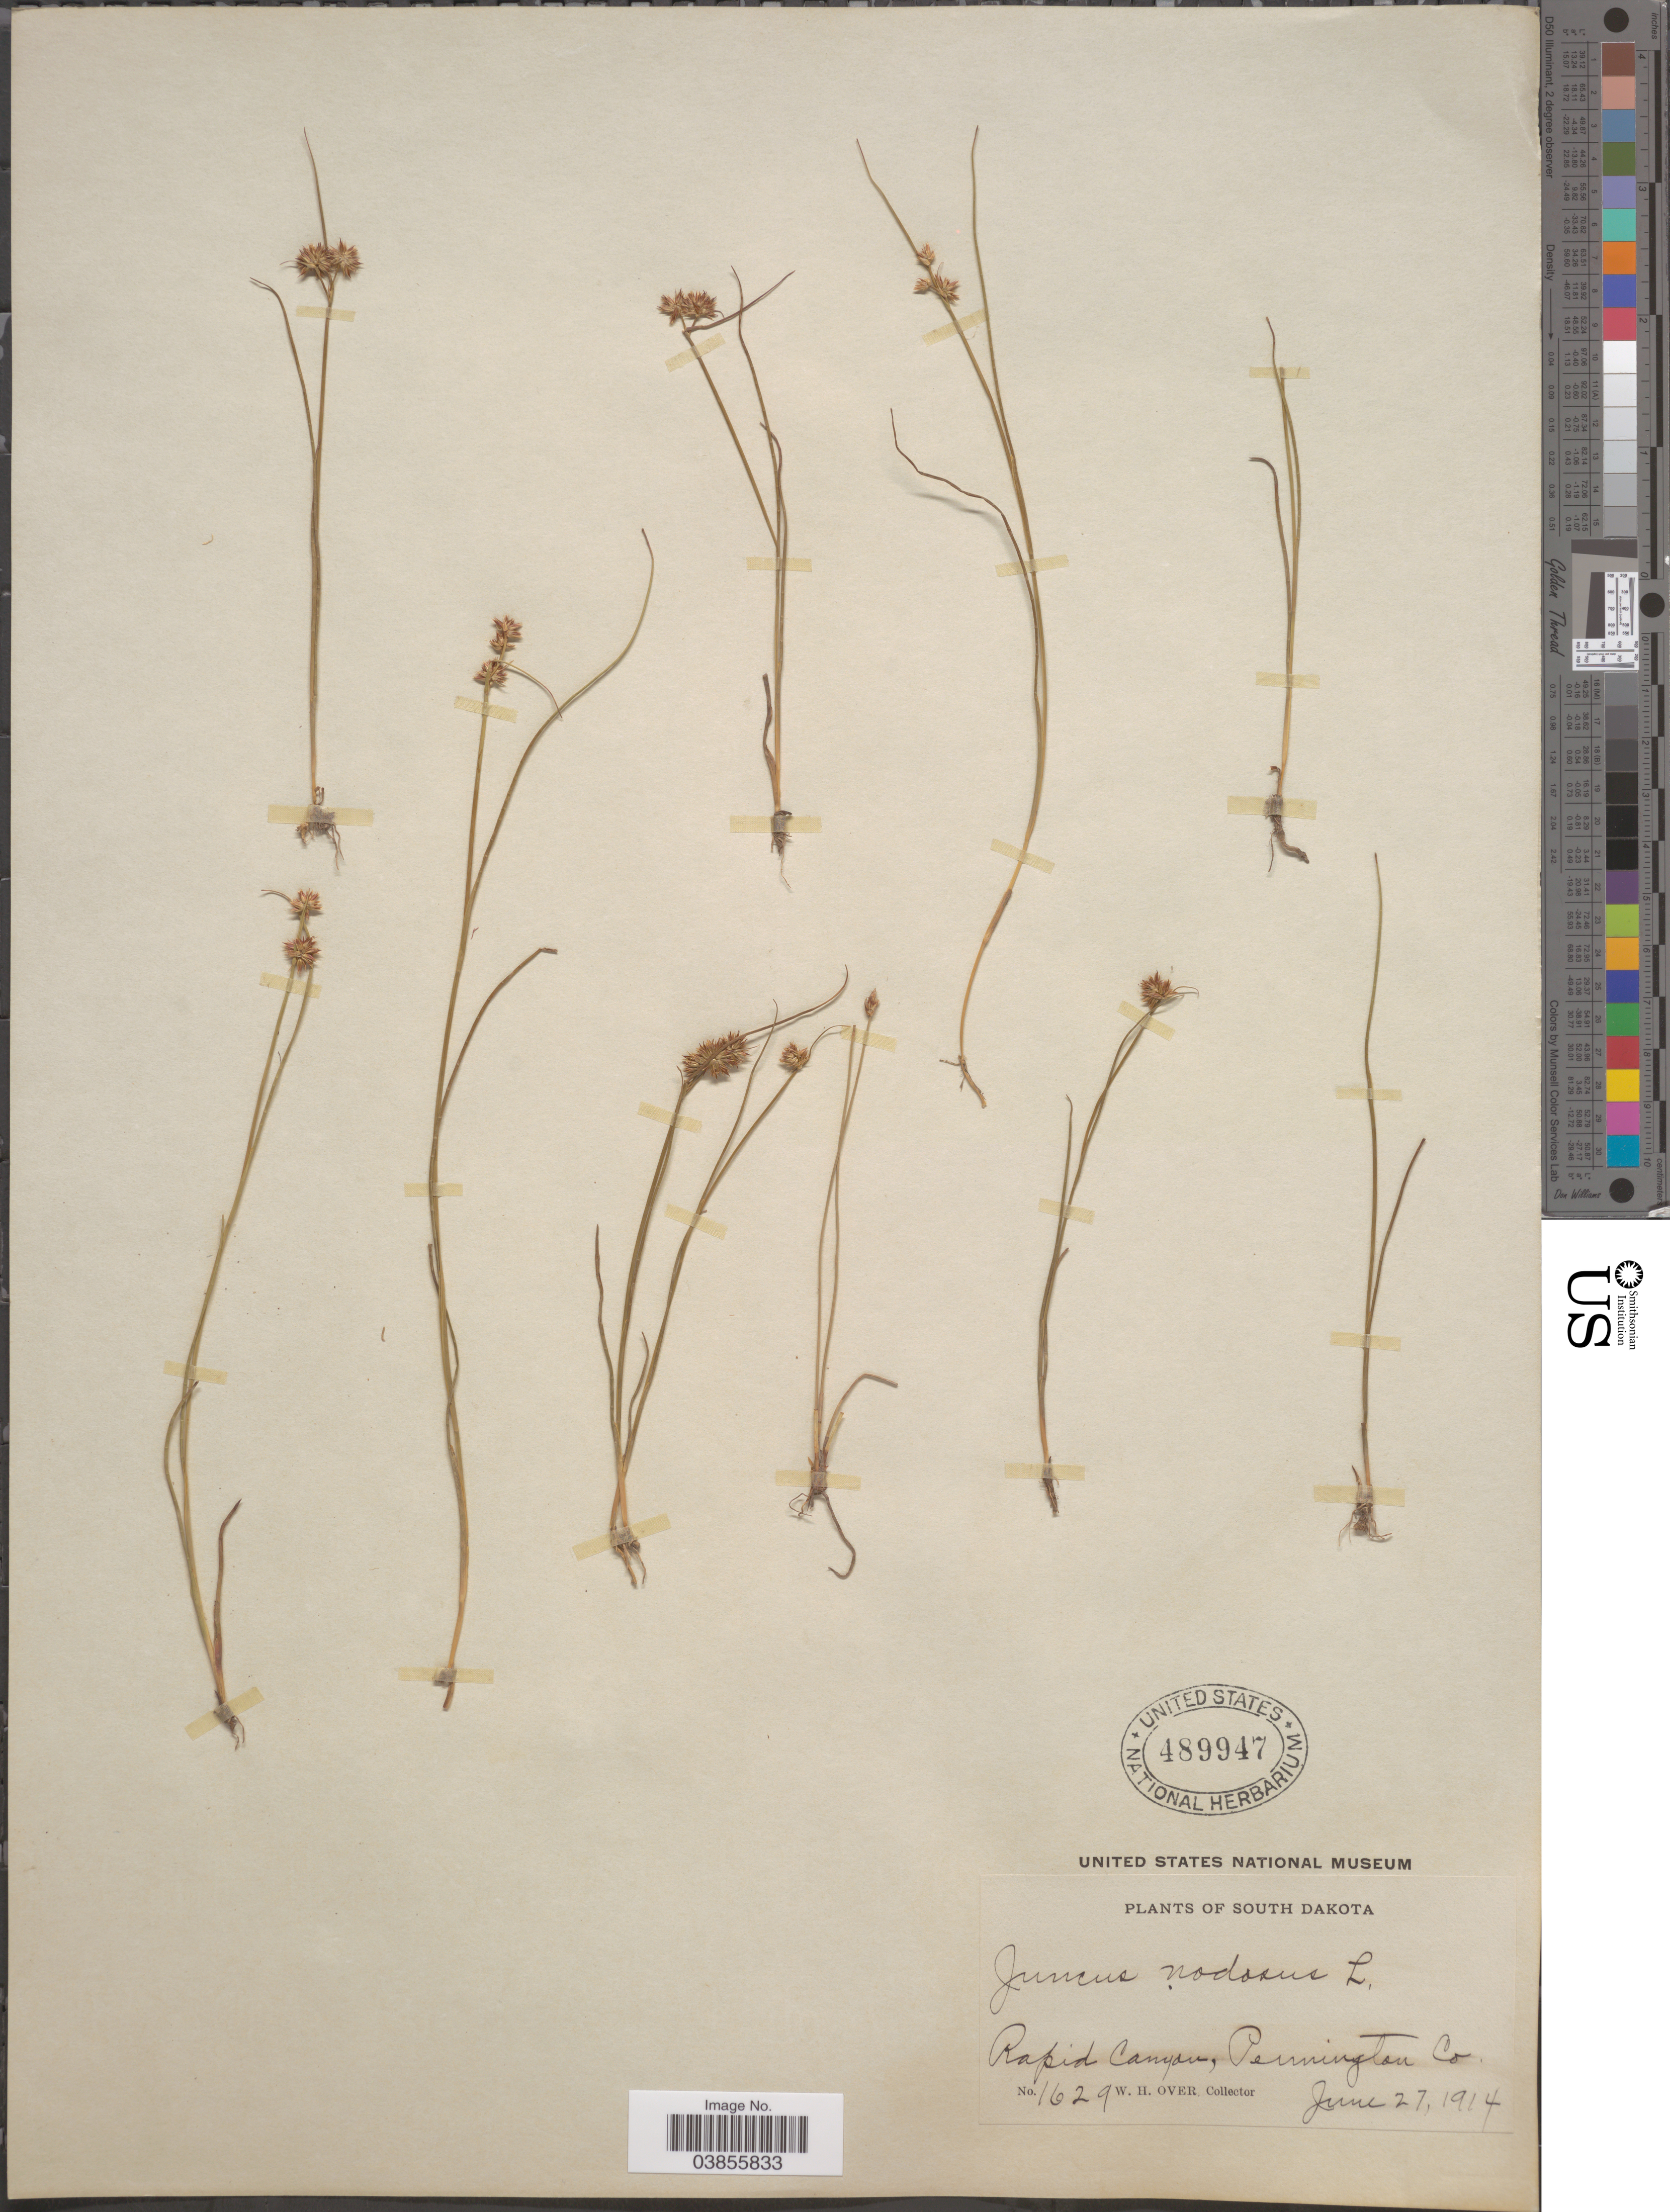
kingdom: Plantae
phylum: Tracheophyta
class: Liliopsida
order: Poales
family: Juncaceae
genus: Juncus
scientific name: Juncus nodosus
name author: L.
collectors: W. Over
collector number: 1629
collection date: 1914-06-27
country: United States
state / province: South Dakota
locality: Rapid Canyon, Pennington Co.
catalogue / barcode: US 489947